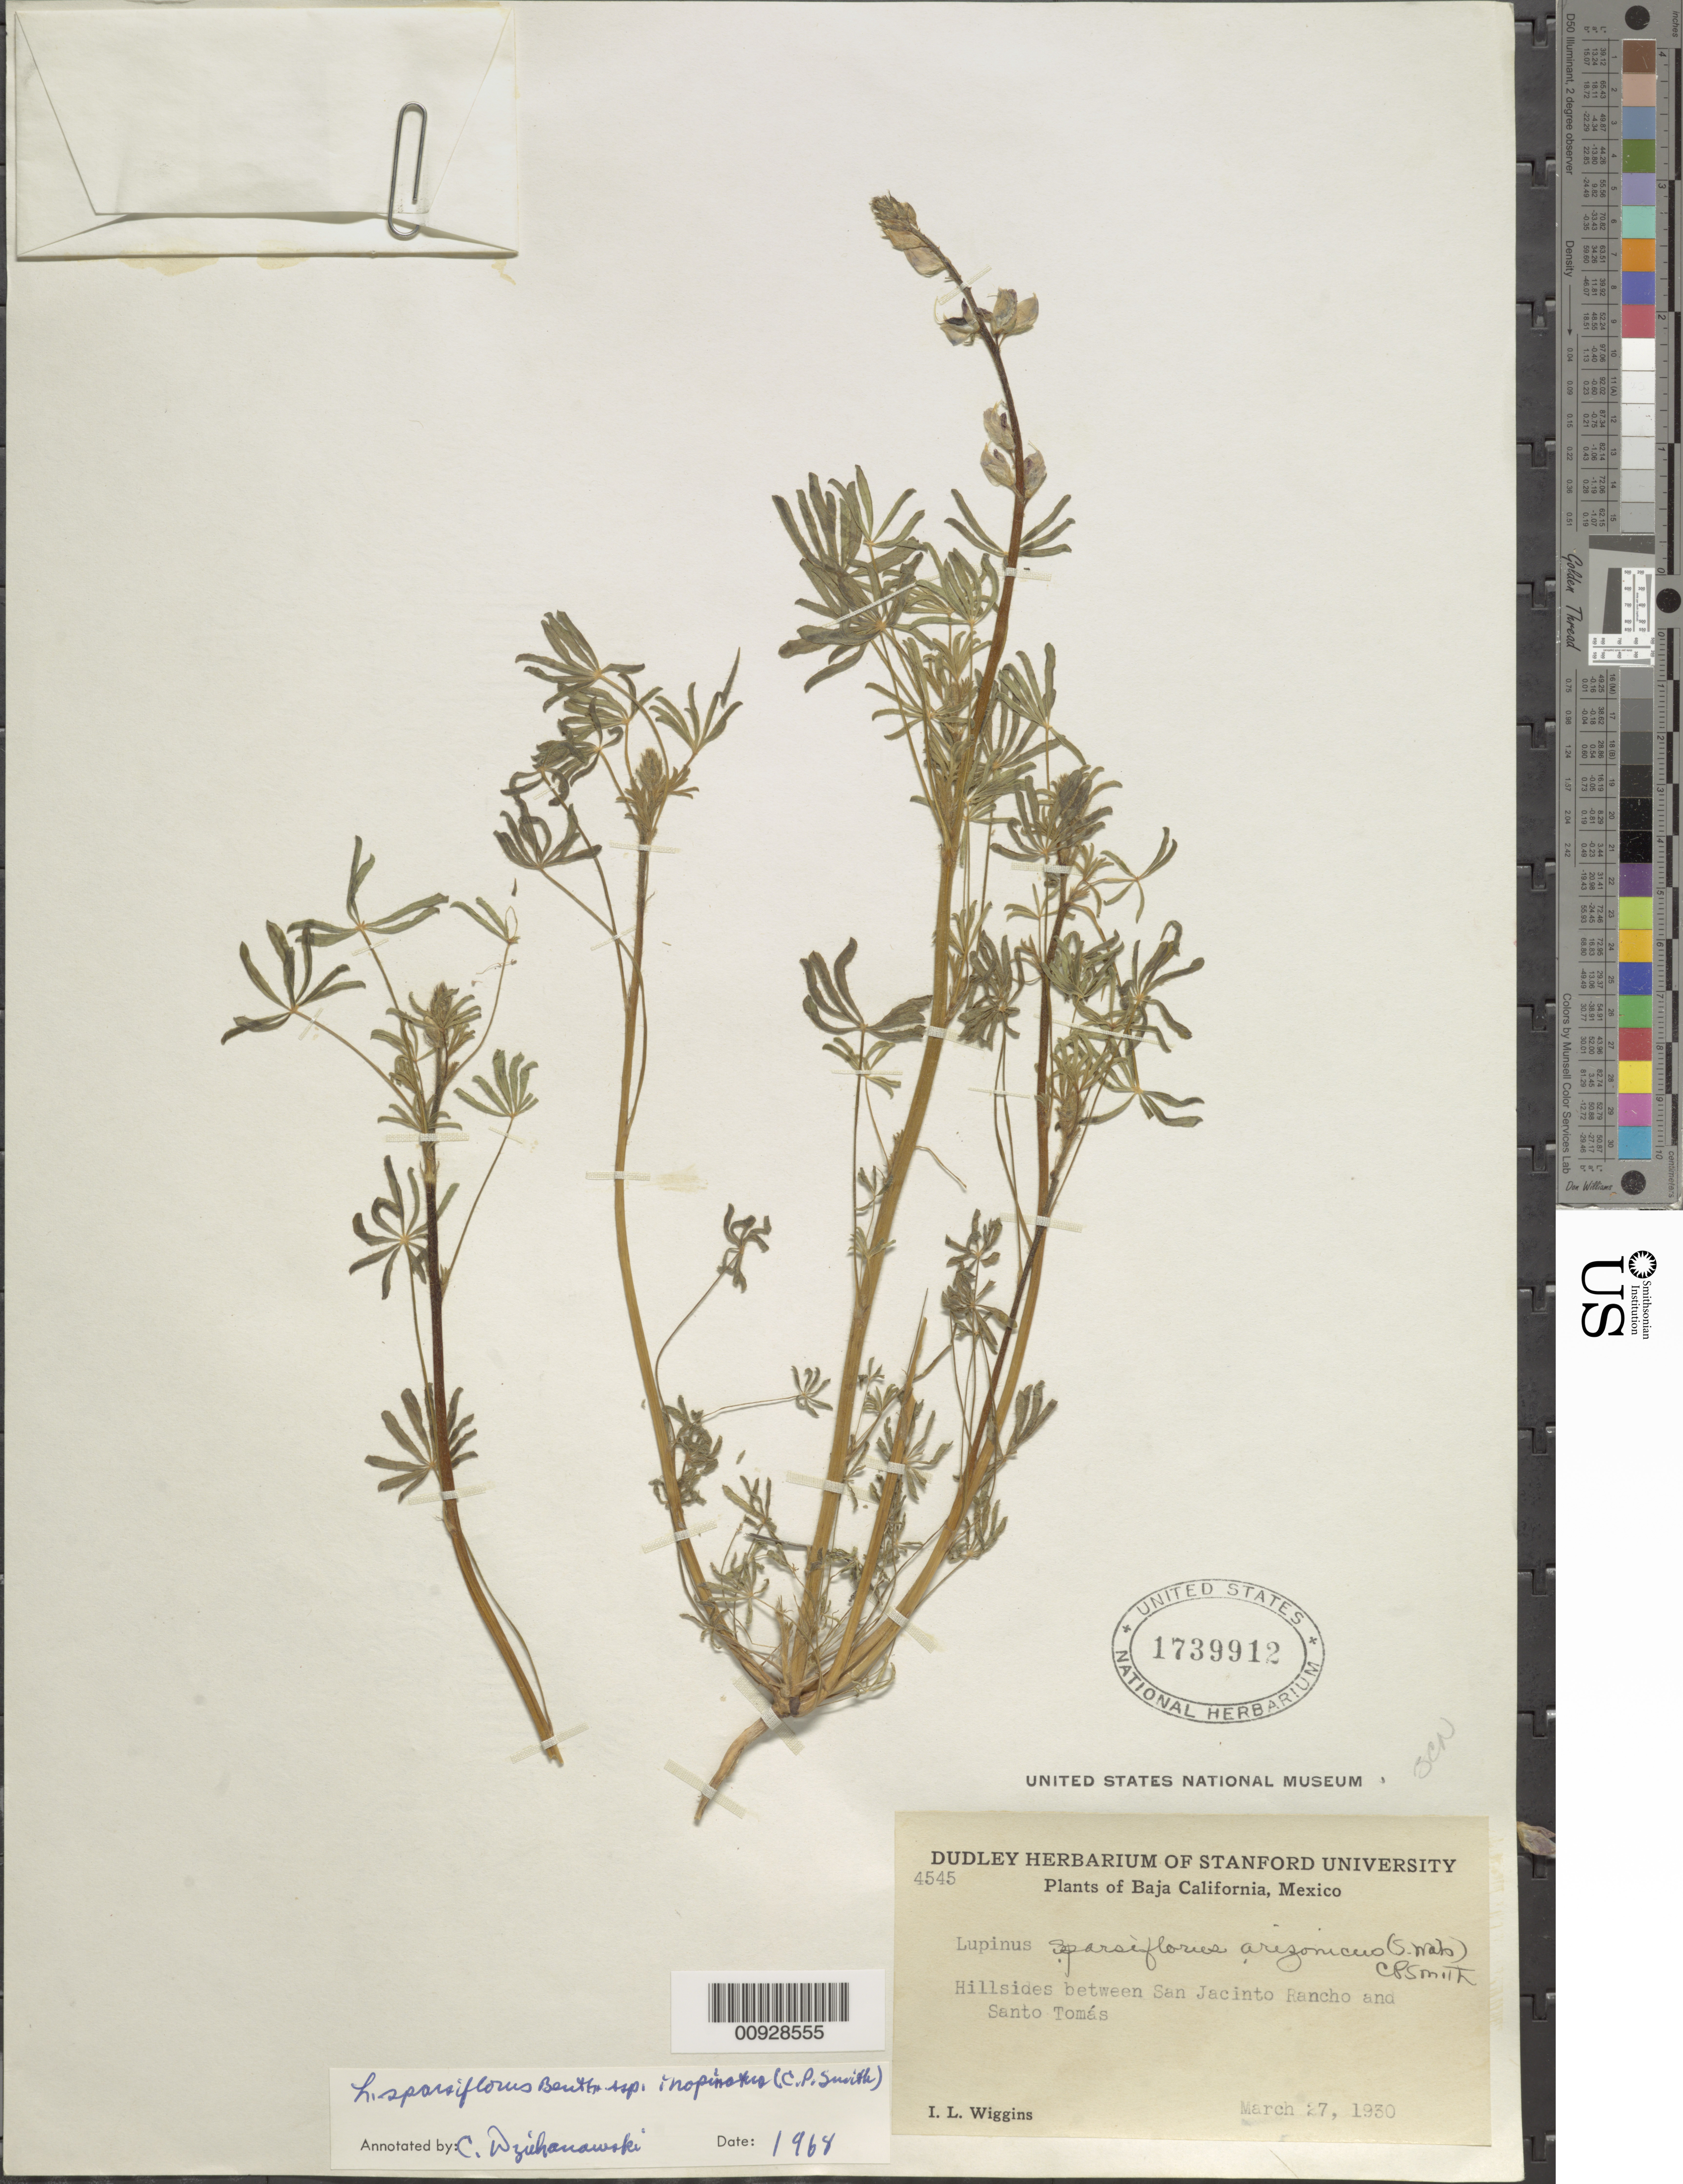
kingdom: Plantae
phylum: Tracheophyta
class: Magnoliopsida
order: Fabales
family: Fabaceae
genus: Lupinus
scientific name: Lupinus sparsiflorus subsp. inopinatus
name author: Benth.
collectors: I. L. Wiggins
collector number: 4545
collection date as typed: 17 Mar 1930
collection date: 1930-03-17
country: Mexico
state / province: Baja California Norte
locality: Hillsides between San Ignacio Rancho and Santo Tomás.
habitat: Hillsides.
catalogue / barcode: US 1739912